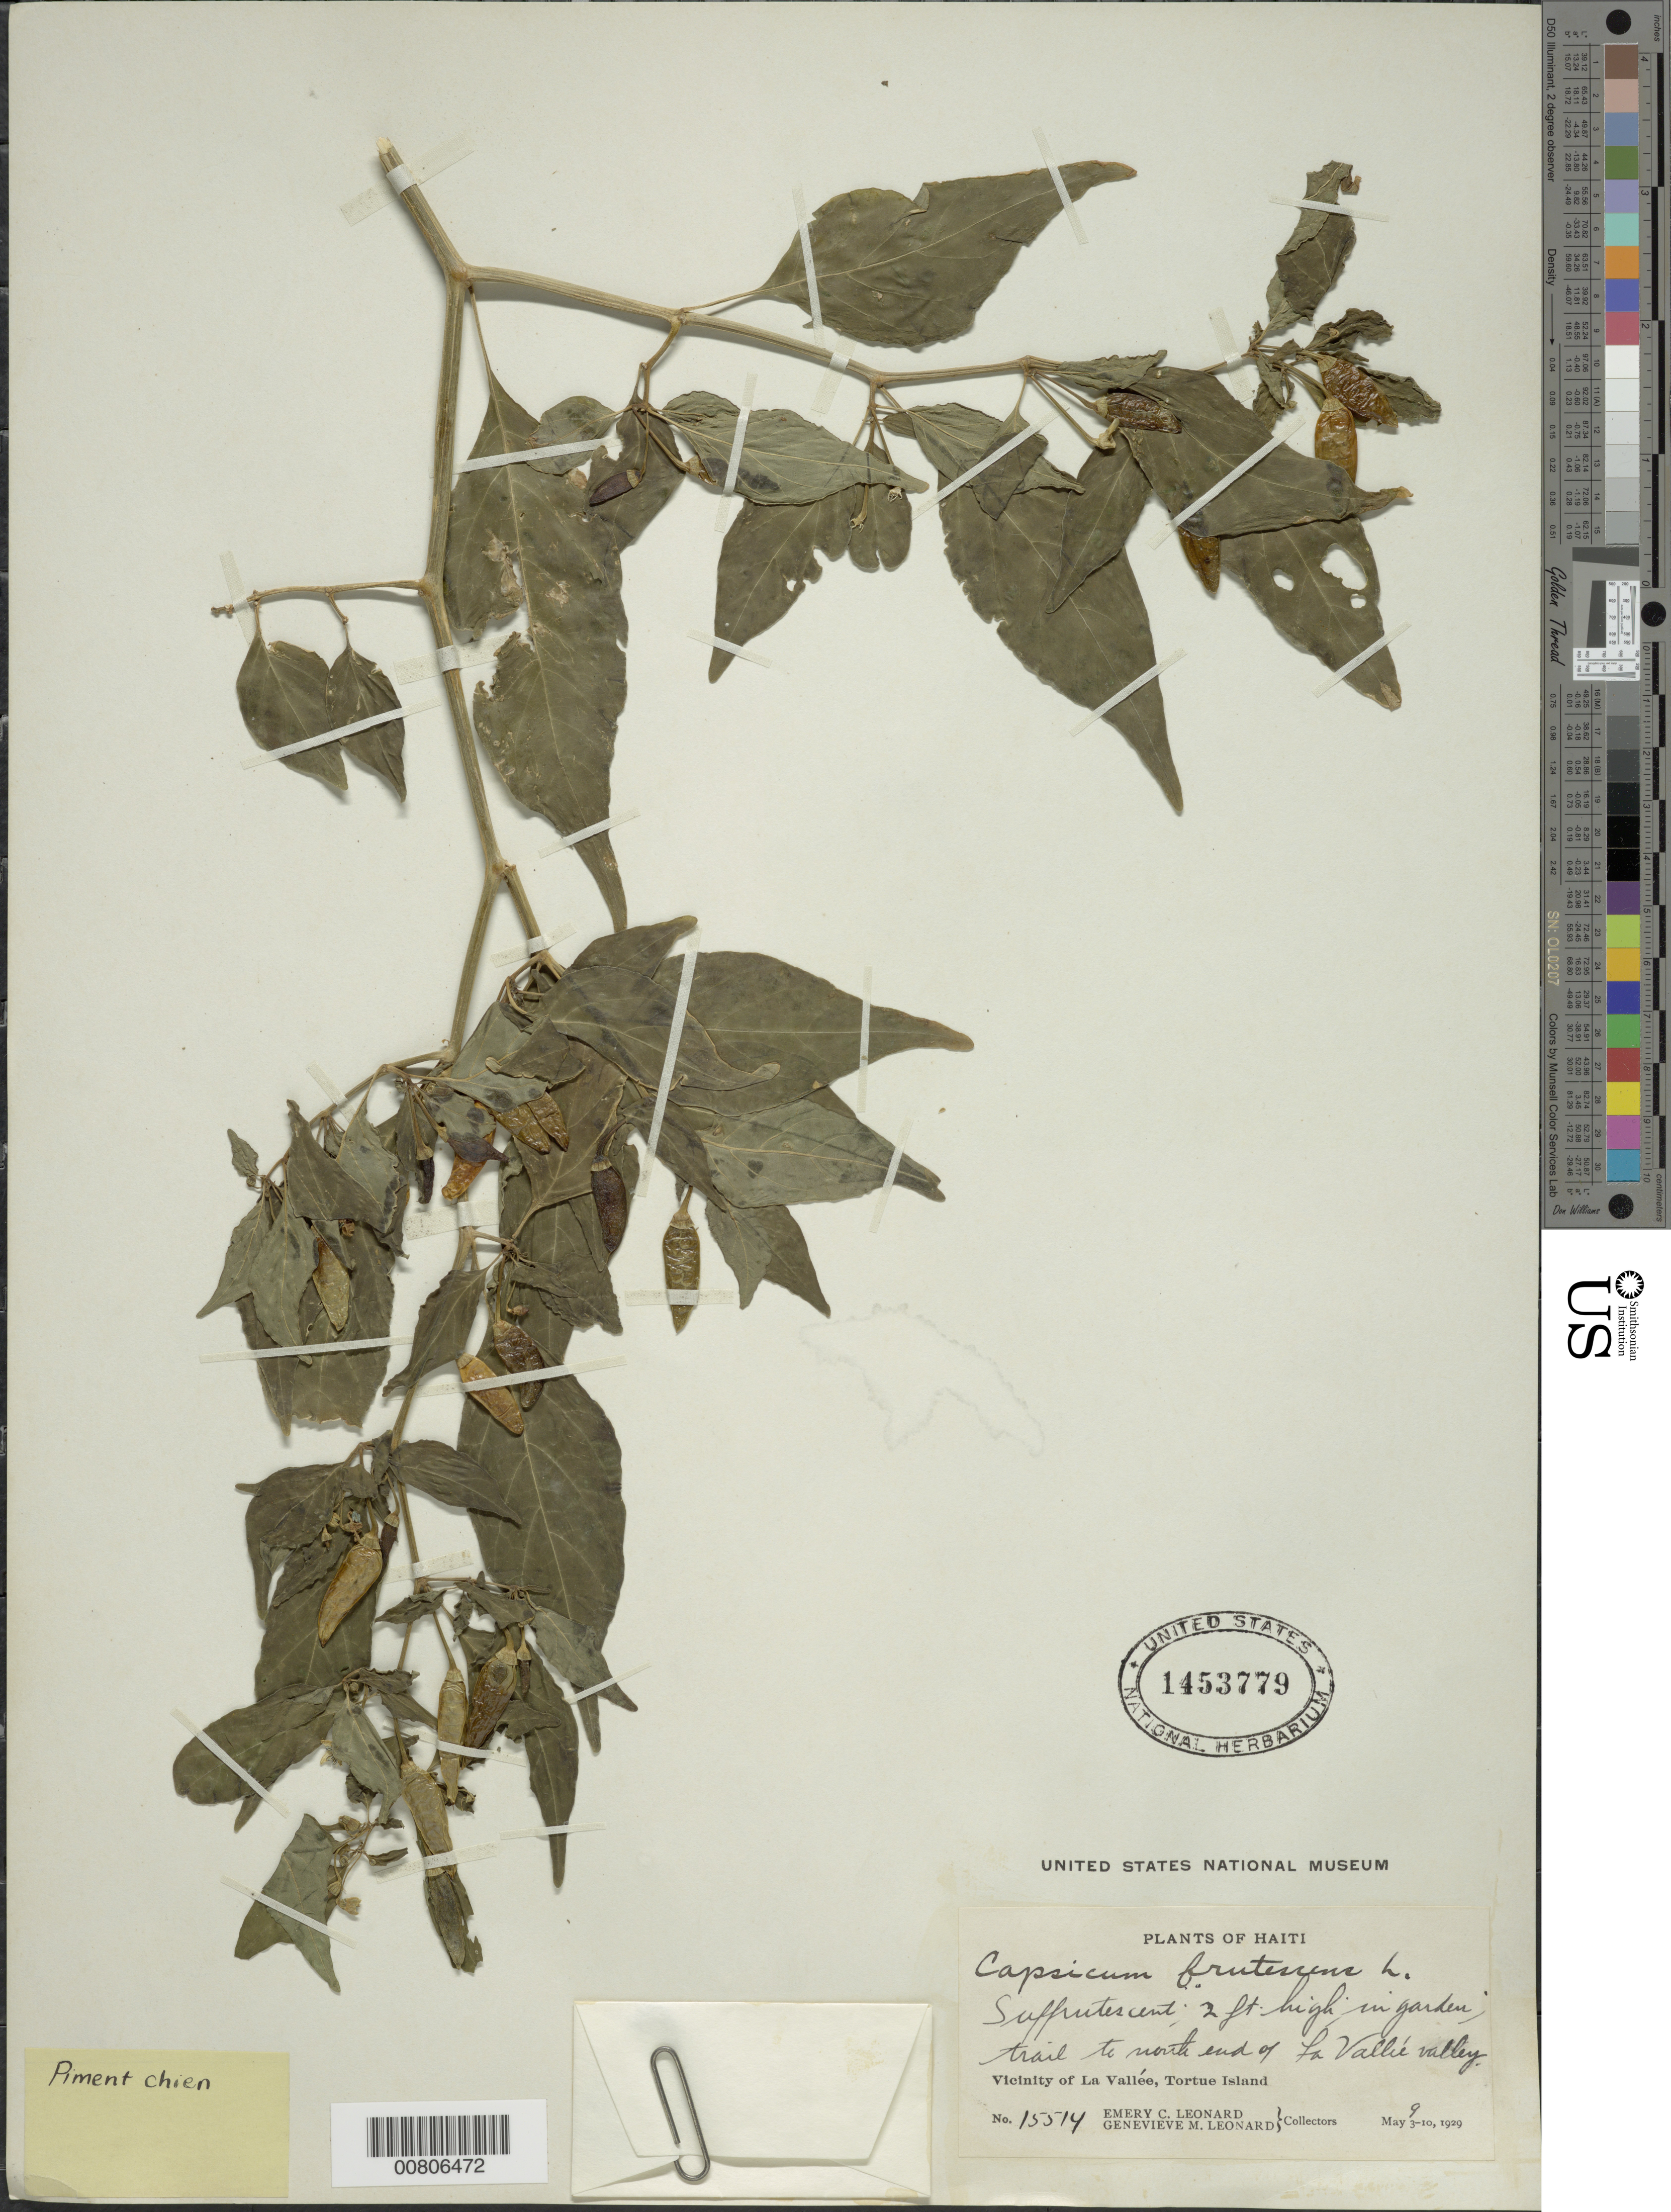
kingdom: Plantae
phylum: Tracheophyta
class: Magnoliopsida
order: Solanales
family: Solanaceae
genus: Capsicum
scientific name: Capsicum frutescens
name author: L.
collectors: E. C. Leonard & G. M. Leonard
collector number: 15514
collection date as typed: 09 May 1929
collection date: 1929-05-09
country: Haiti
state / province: Nord-Ouest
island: Île de la Tortue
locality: Vicinity of La Vallée, trail to north end of La Vallée valley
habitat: In garden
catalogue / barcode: US 1453779